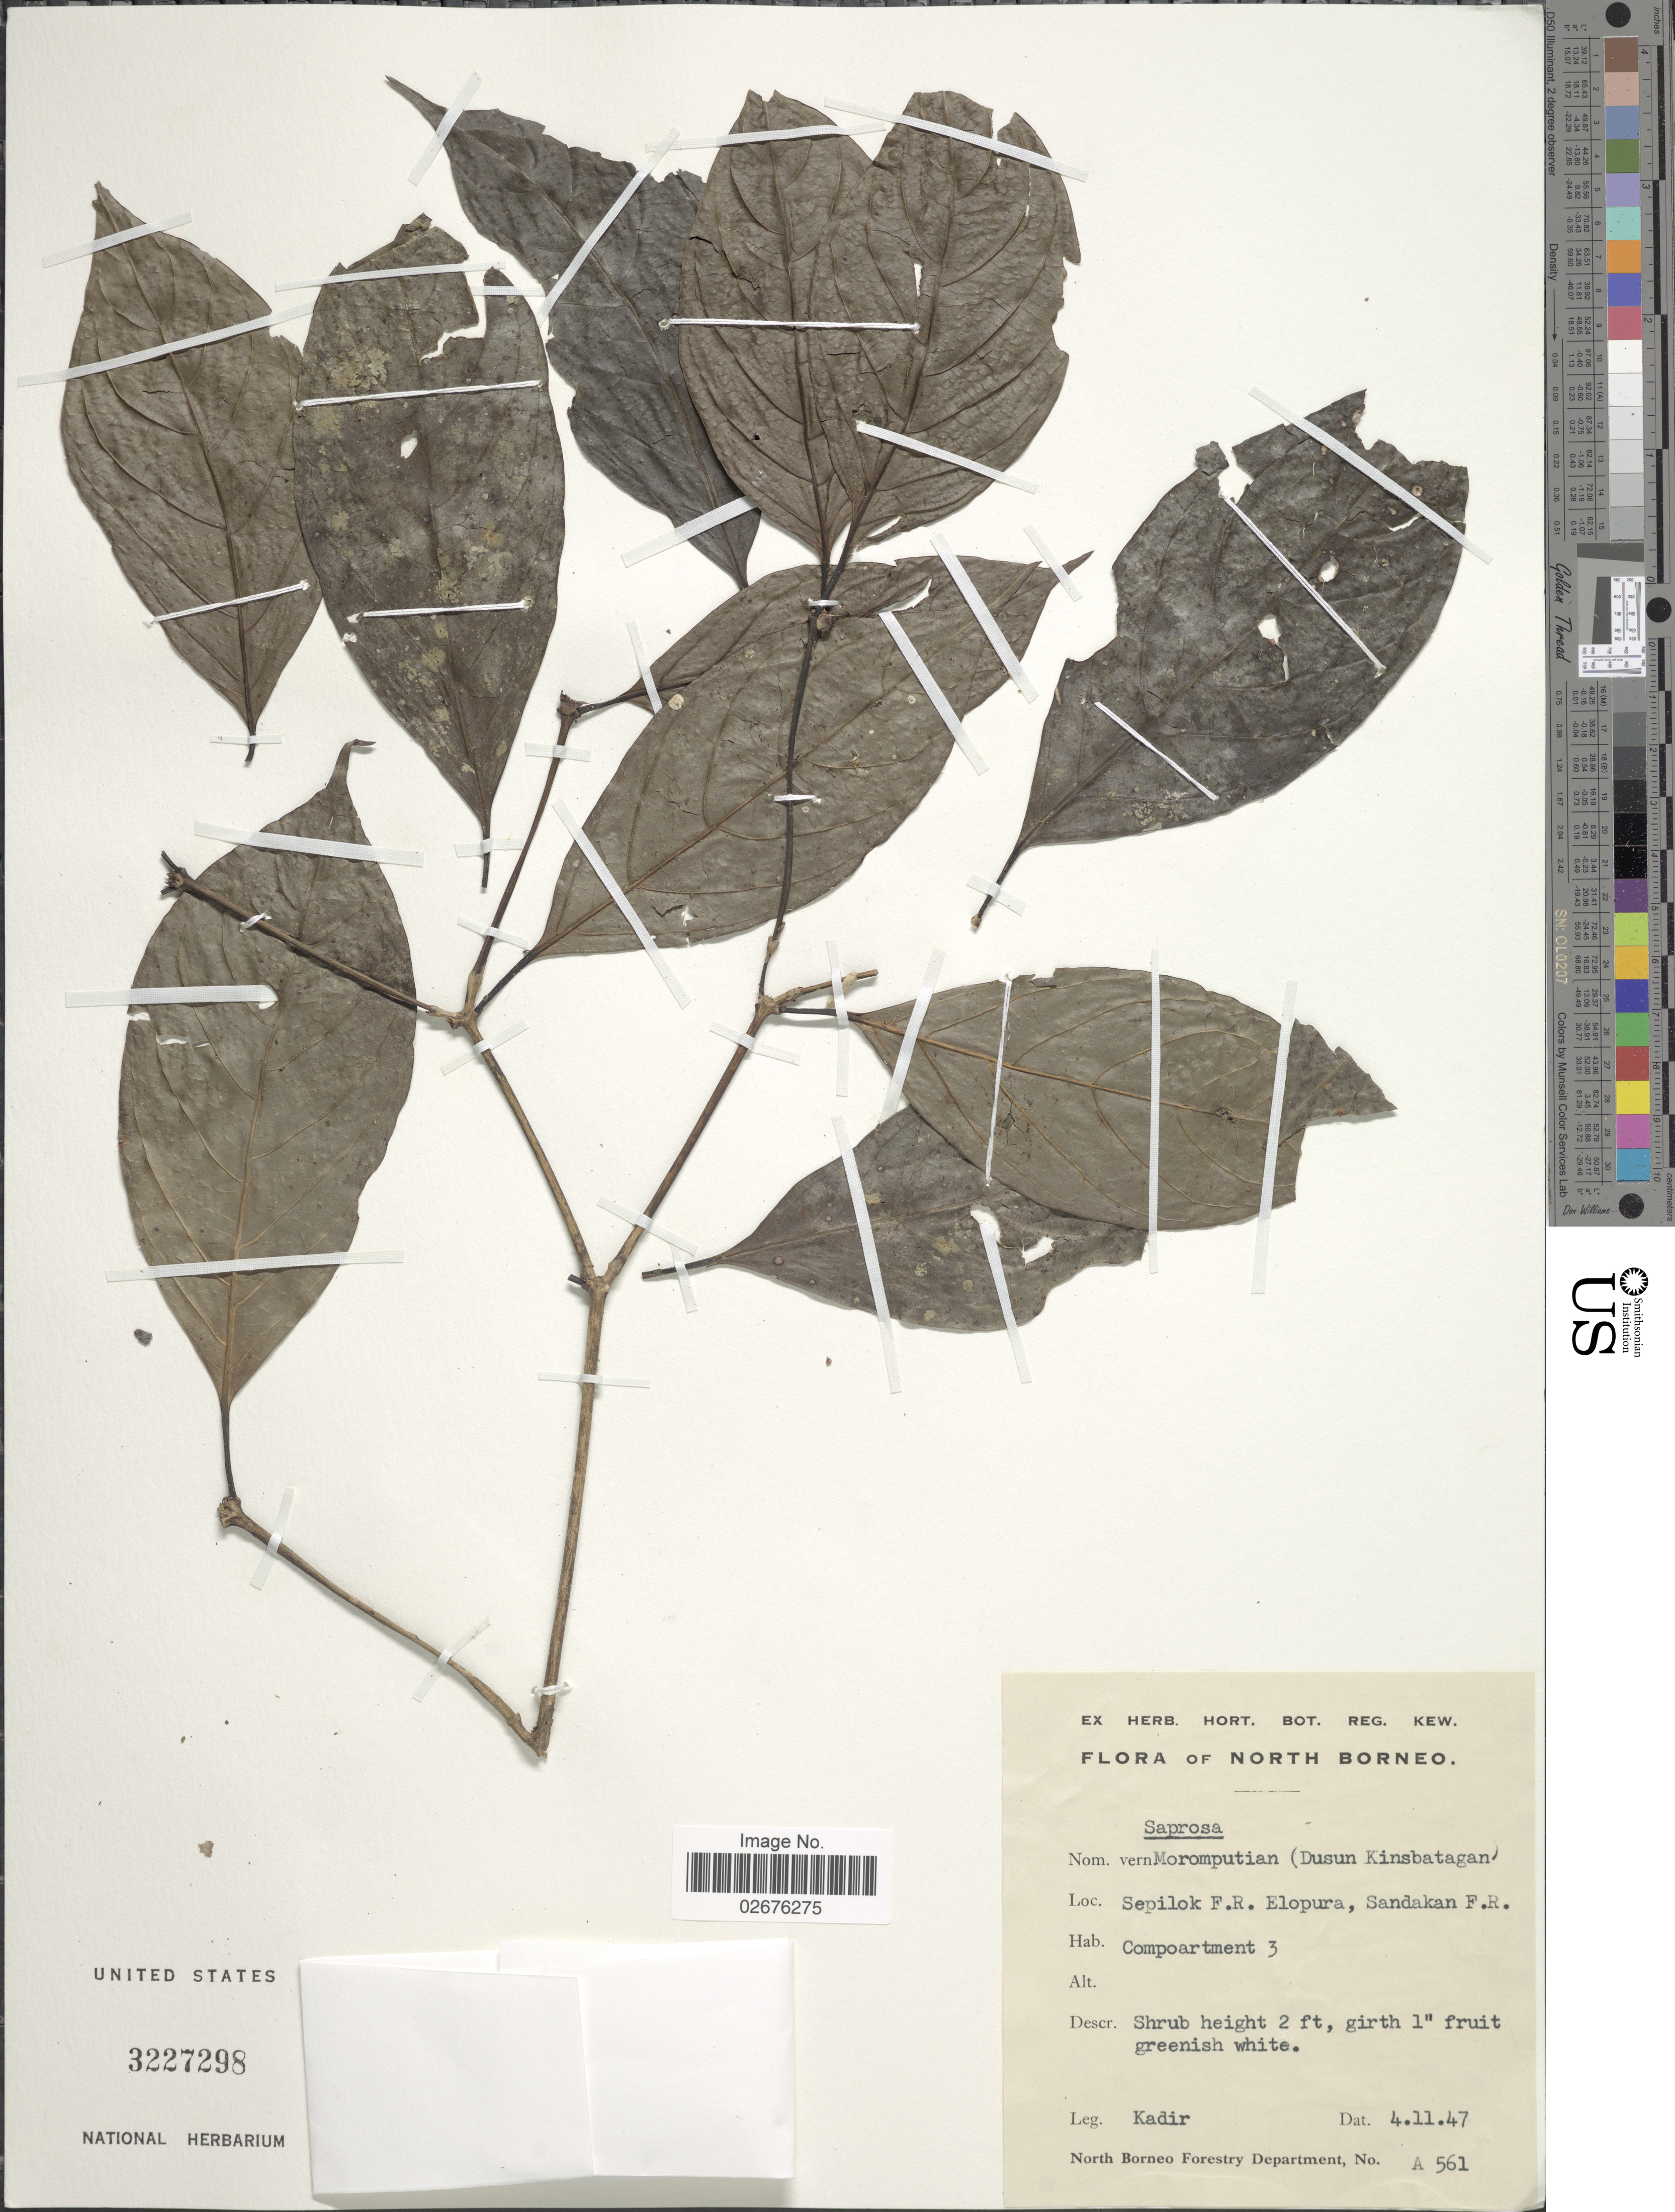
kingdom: Plantae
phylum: Tracheophyta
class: Magnoliopsida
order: Gentianales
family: Rubiaceae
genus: Saprosma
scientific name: Saprosma sp.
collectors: -. Kadir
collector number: A561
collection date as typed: Transcribed d/m/y: 4/11/47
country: Malaysia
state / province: Sabah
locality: North Borneo. Sepilok F.R. Elopura, Sandakan F.R. Compoartment 3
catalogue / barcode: US 3227298